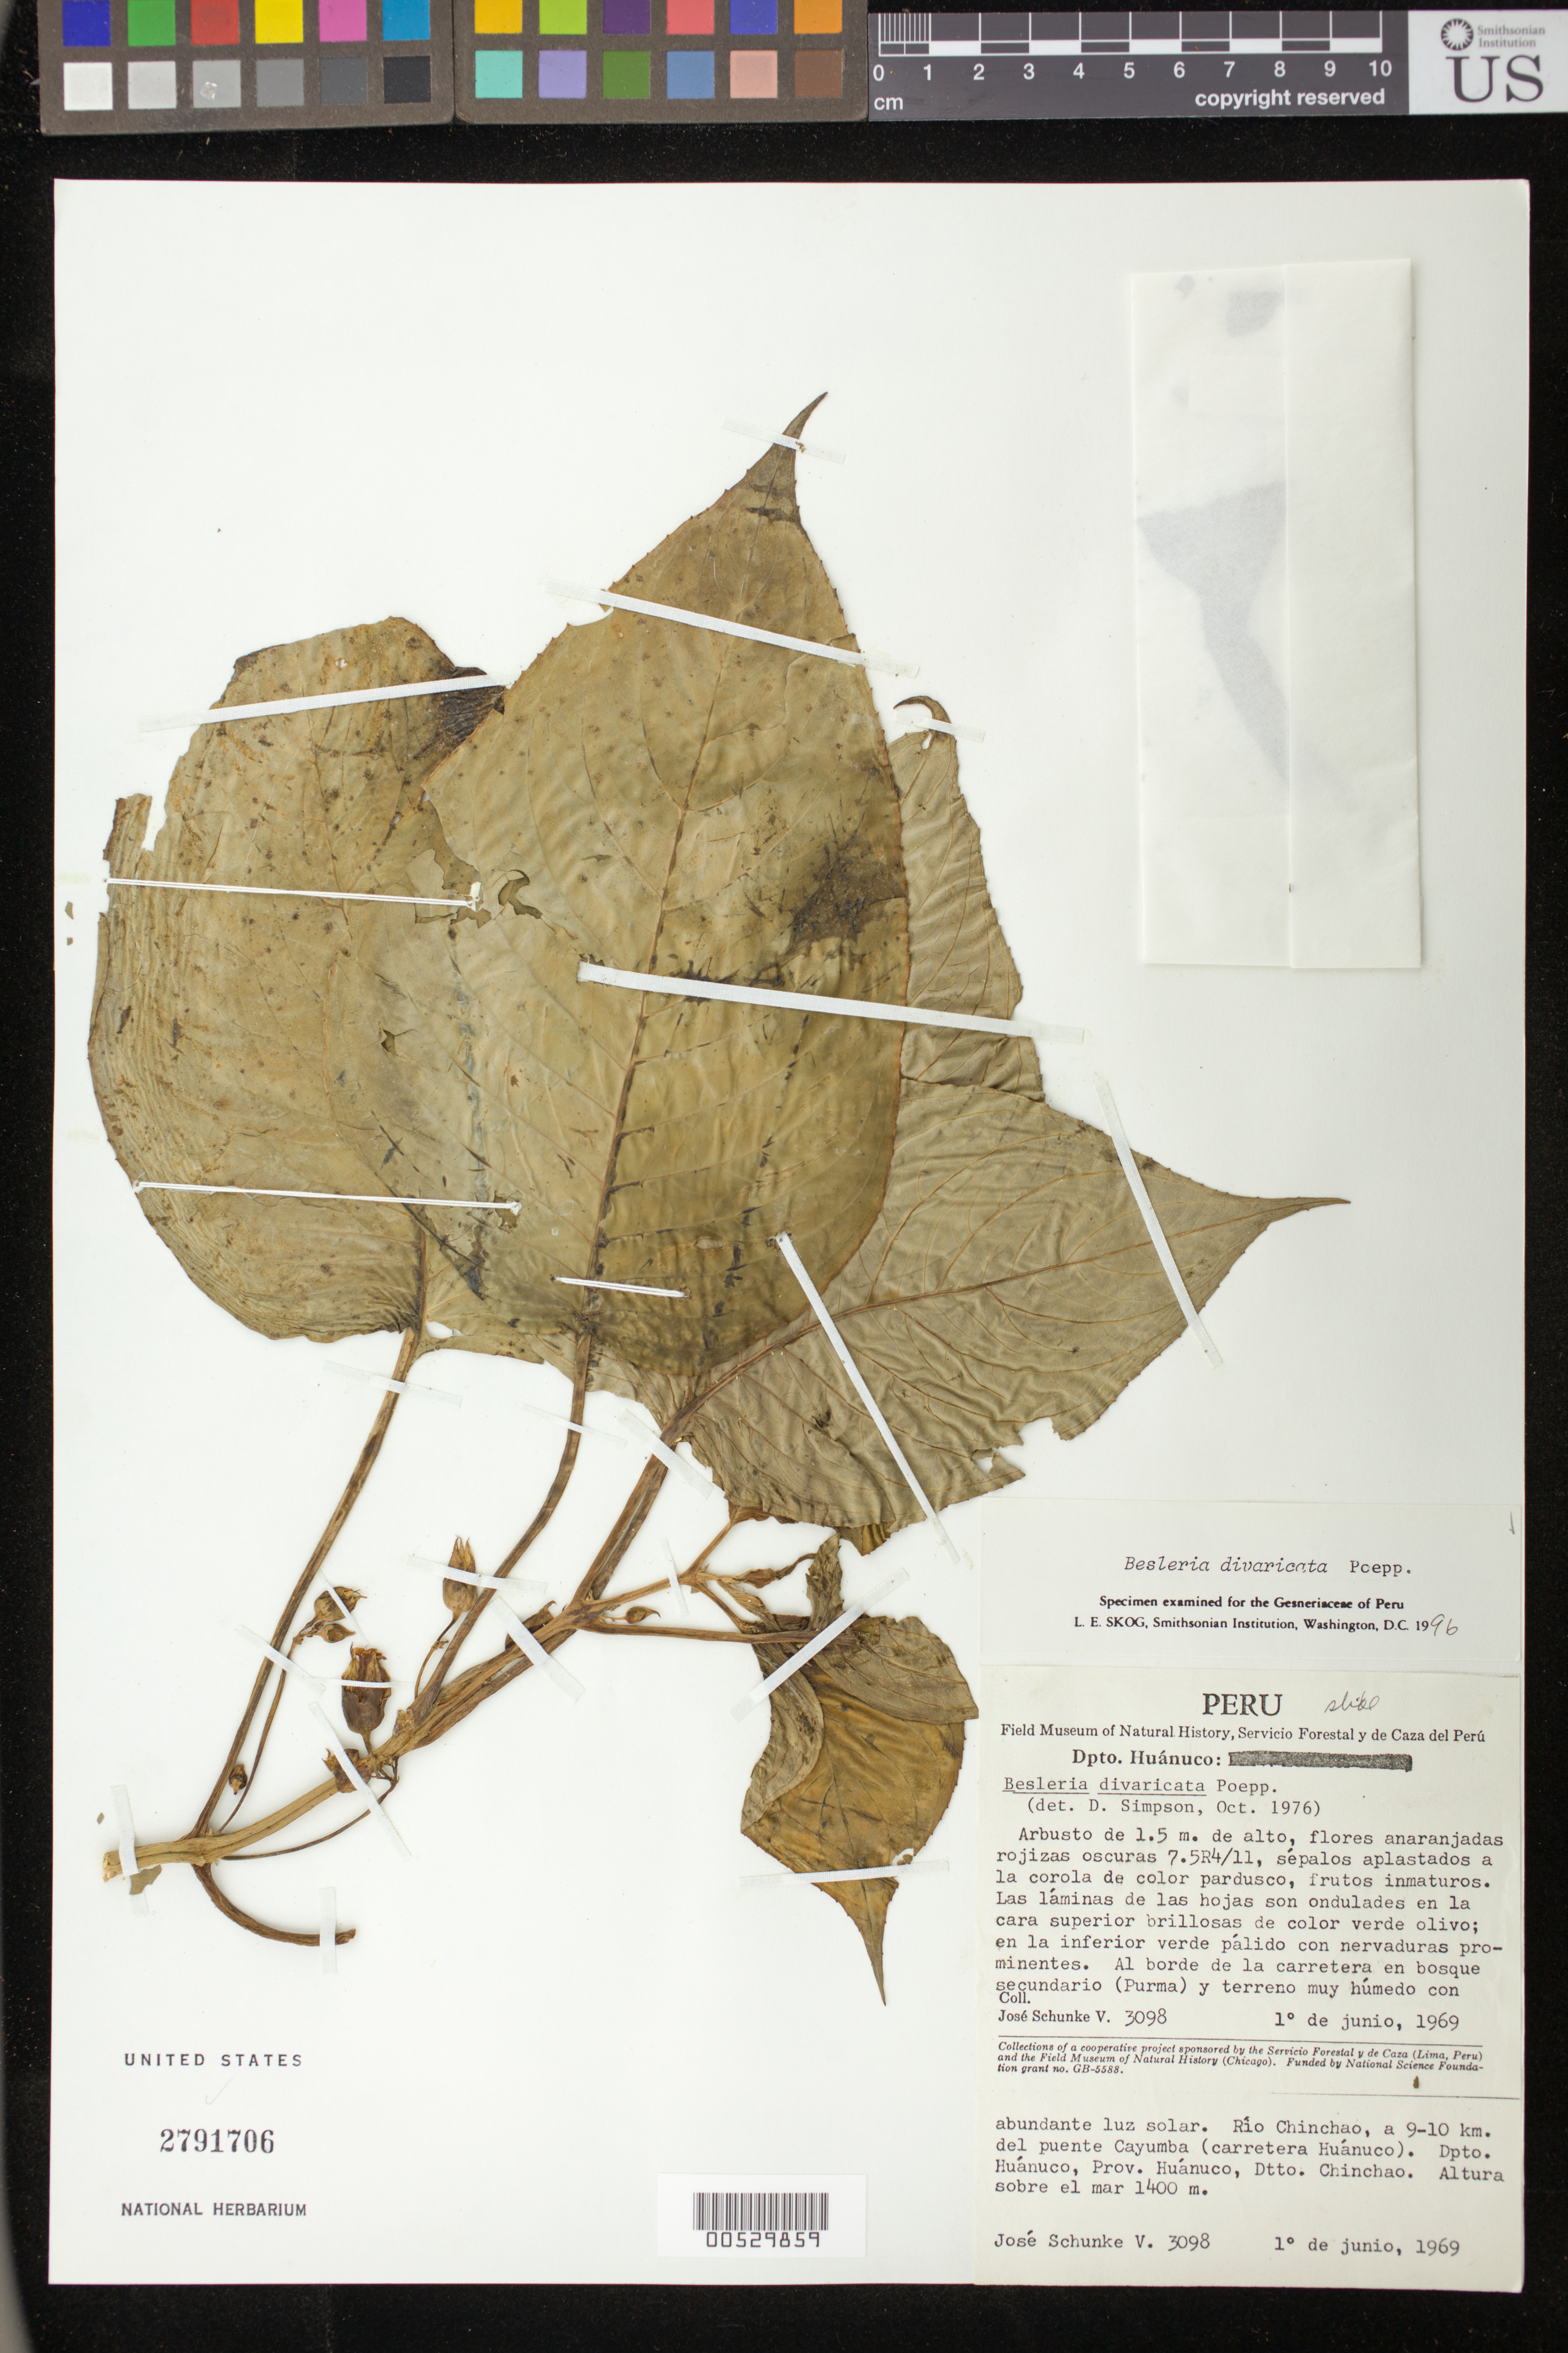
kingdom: Plantae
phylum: Tracheophyta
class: Magnoliopsida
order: Lamiales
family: Gesneriaceae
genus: Besleria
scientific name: Besleria divaricata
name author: Poepp.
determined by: Skog, Laurence E.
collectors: J. Schunke Vigo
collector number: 3098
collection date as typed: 01 Jun 1969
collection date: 1969-06-01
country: Peru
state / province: Huánuco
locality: Prov. Huánuco, Dtto. Chinchao, Río Chinchao, a 9-10 km del puente Cayumba (carretera Huánuco)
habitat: Al borde de la carretera en bosque secundario (Purma) y terreno muy húmedo con abundante luz solar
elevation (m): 1400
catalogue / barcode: US 2791706